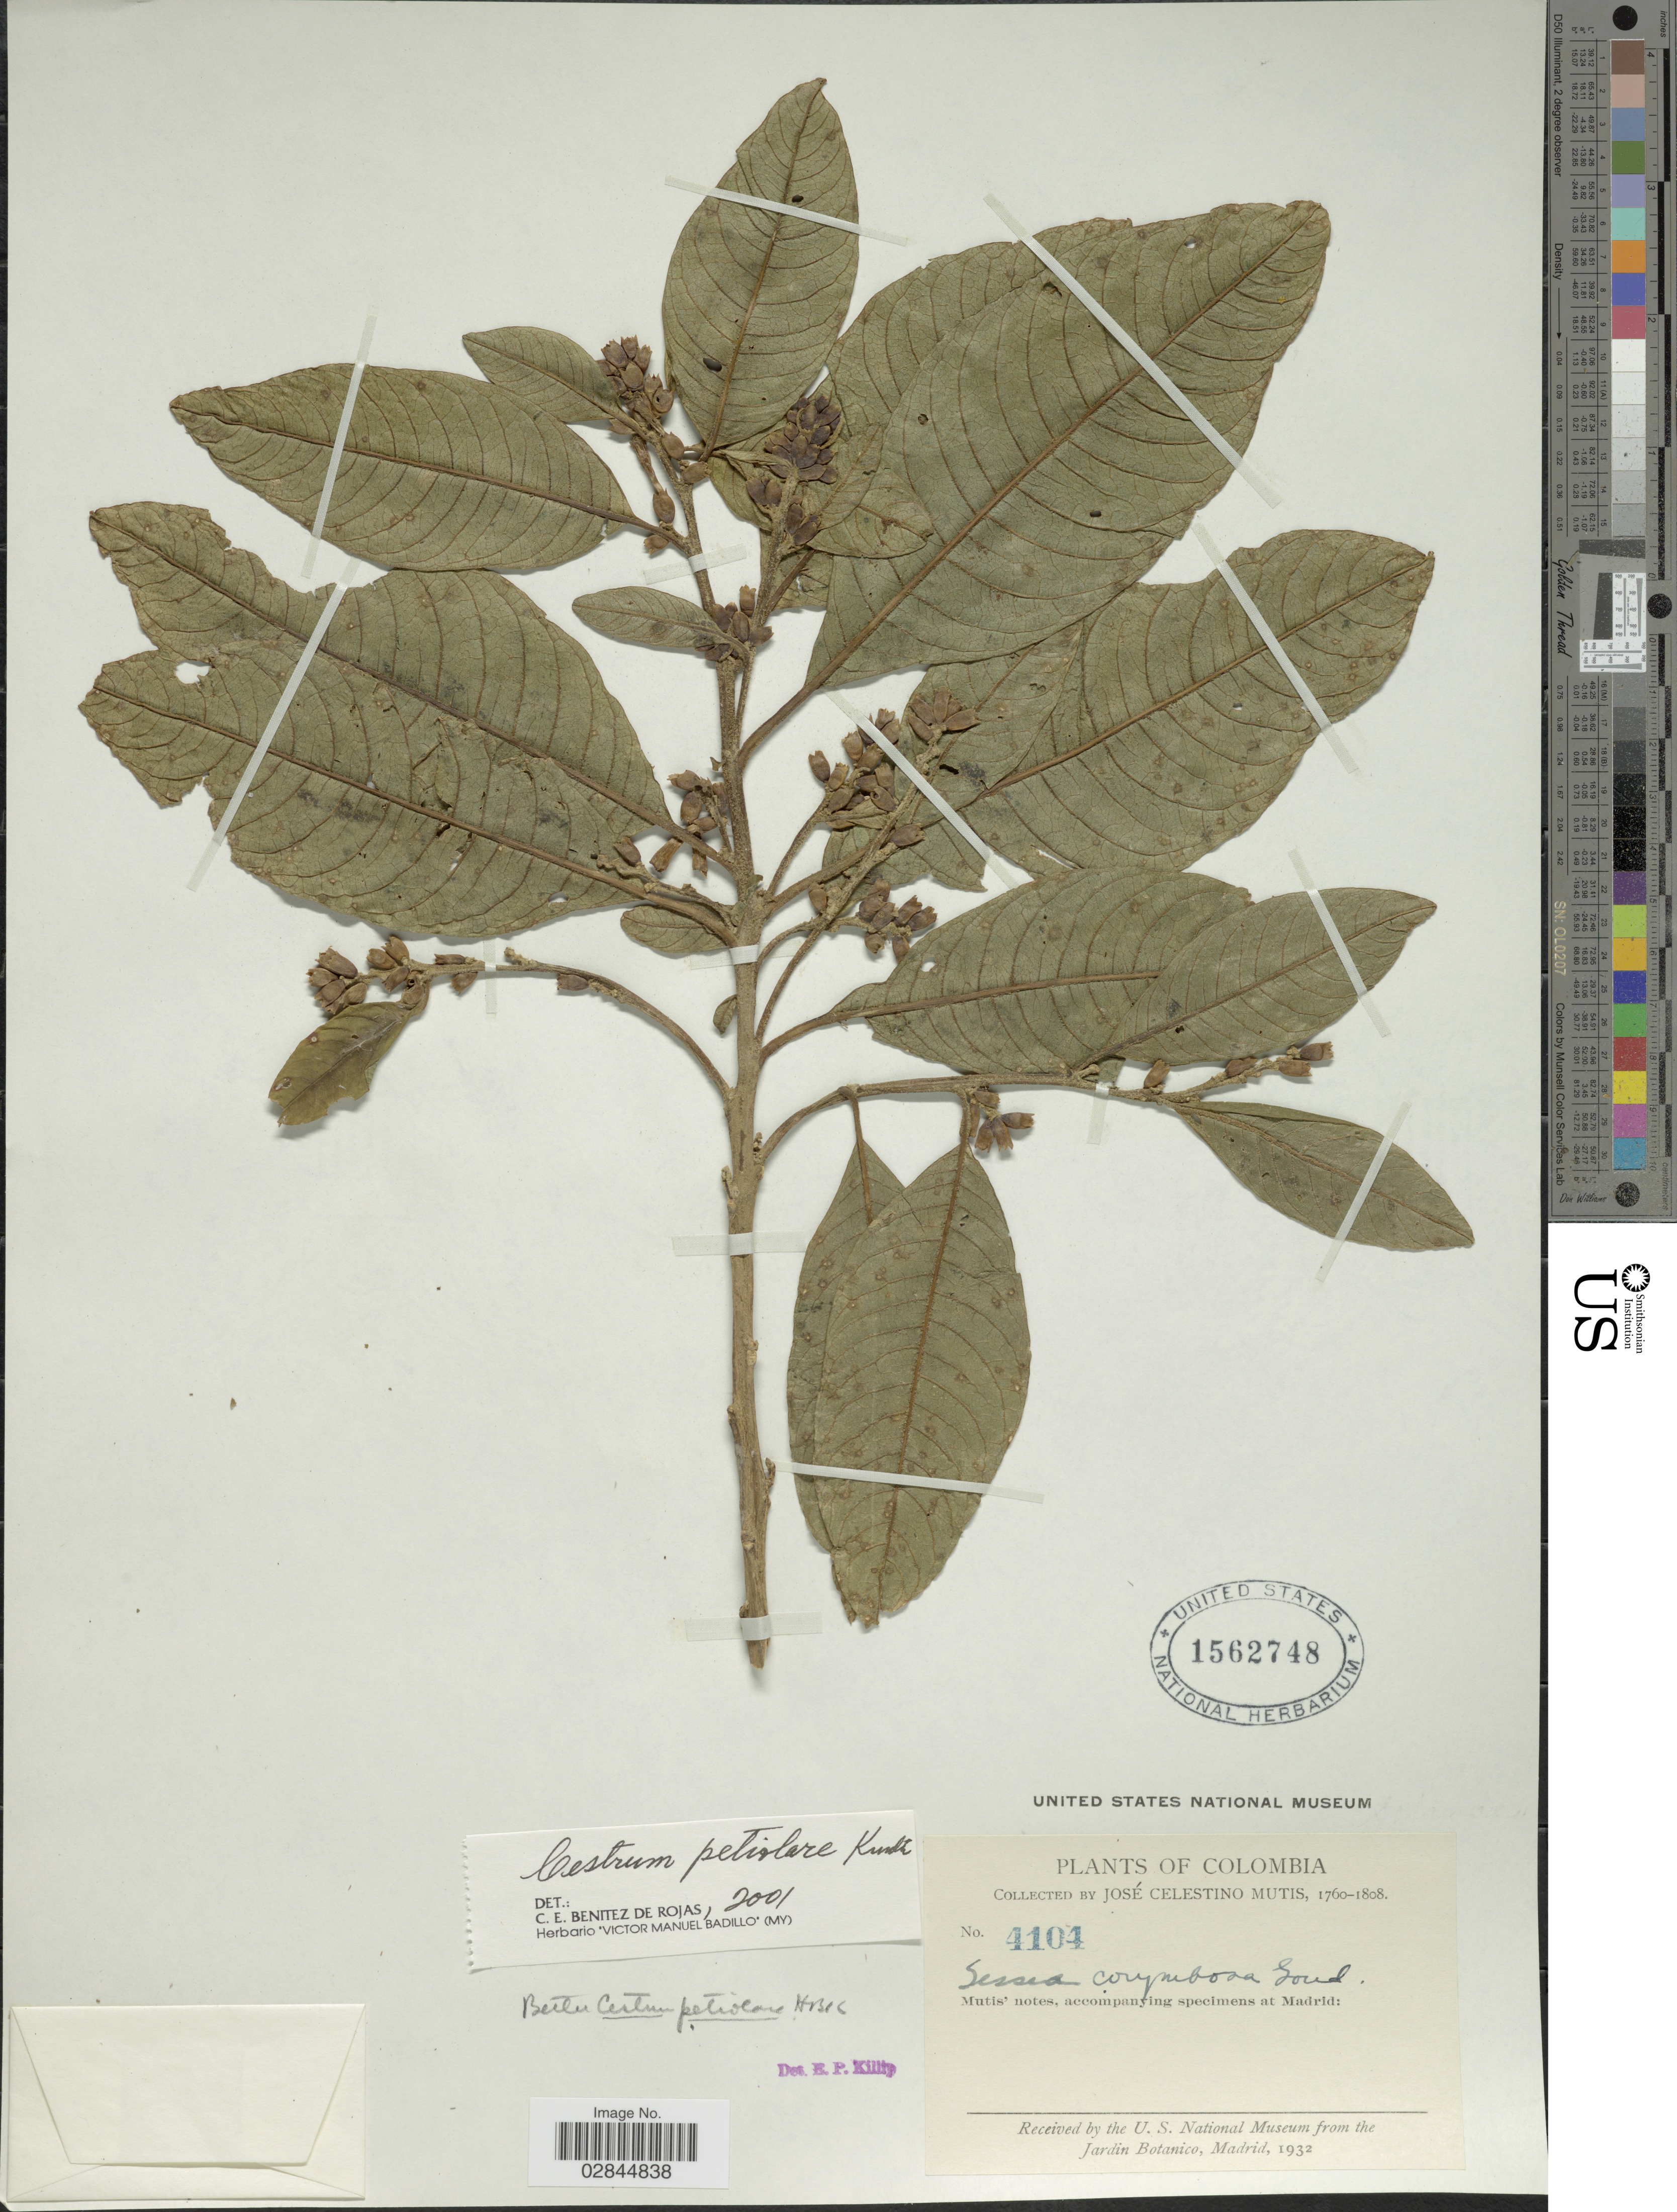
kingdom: Plantae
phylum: Tracheophyta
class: Magnoliopsida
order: Solanales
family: Solanaceae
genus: Cestrum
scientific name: Cestrum petiolare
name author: Kunth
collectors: J. C. B. Mutis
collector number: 4104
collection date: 1760/1808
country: Colombia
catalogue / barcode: US 1562748